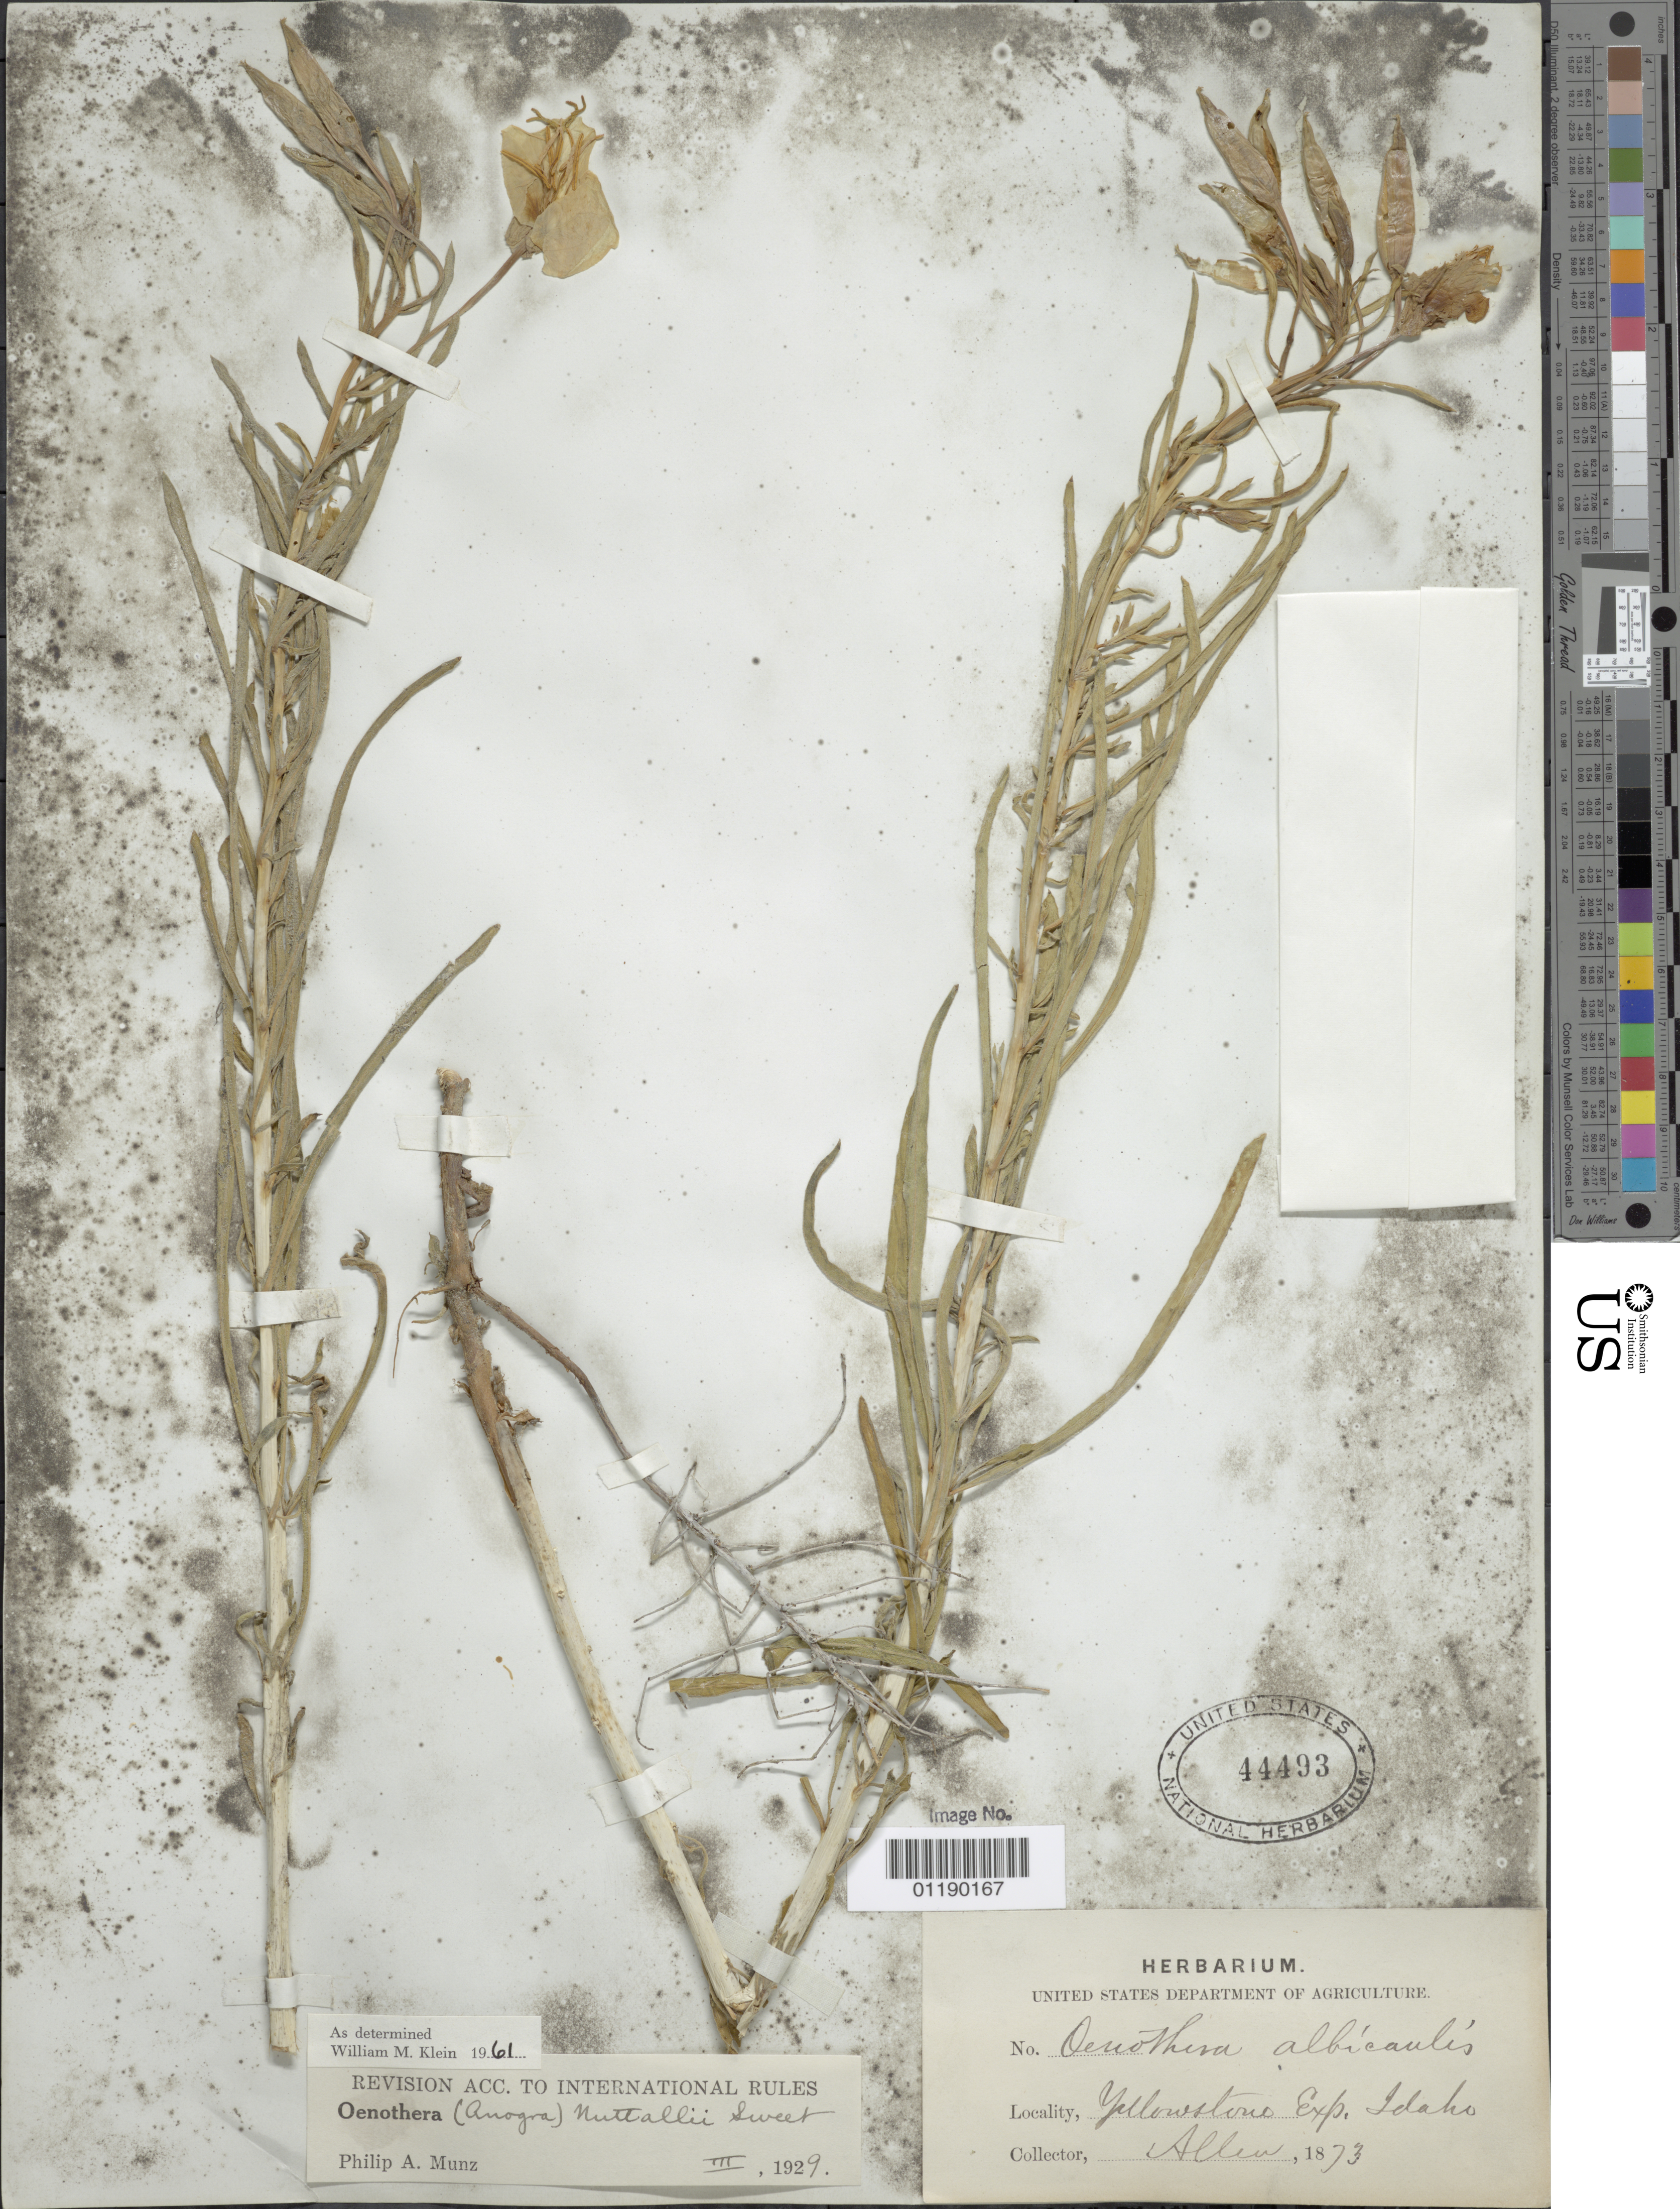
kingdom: Plantae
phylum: Tracheophyta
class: Magnoliopsida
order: Myrtales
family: Onagraceae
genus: Oenothera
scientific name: Oenothera nuttallii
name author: Sweet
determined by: Munz, Philip A.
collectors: -- Allen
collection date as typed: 1873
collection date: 1873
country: United States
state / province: Idaho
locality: Yellowstone Exp.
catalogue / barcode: US 44493